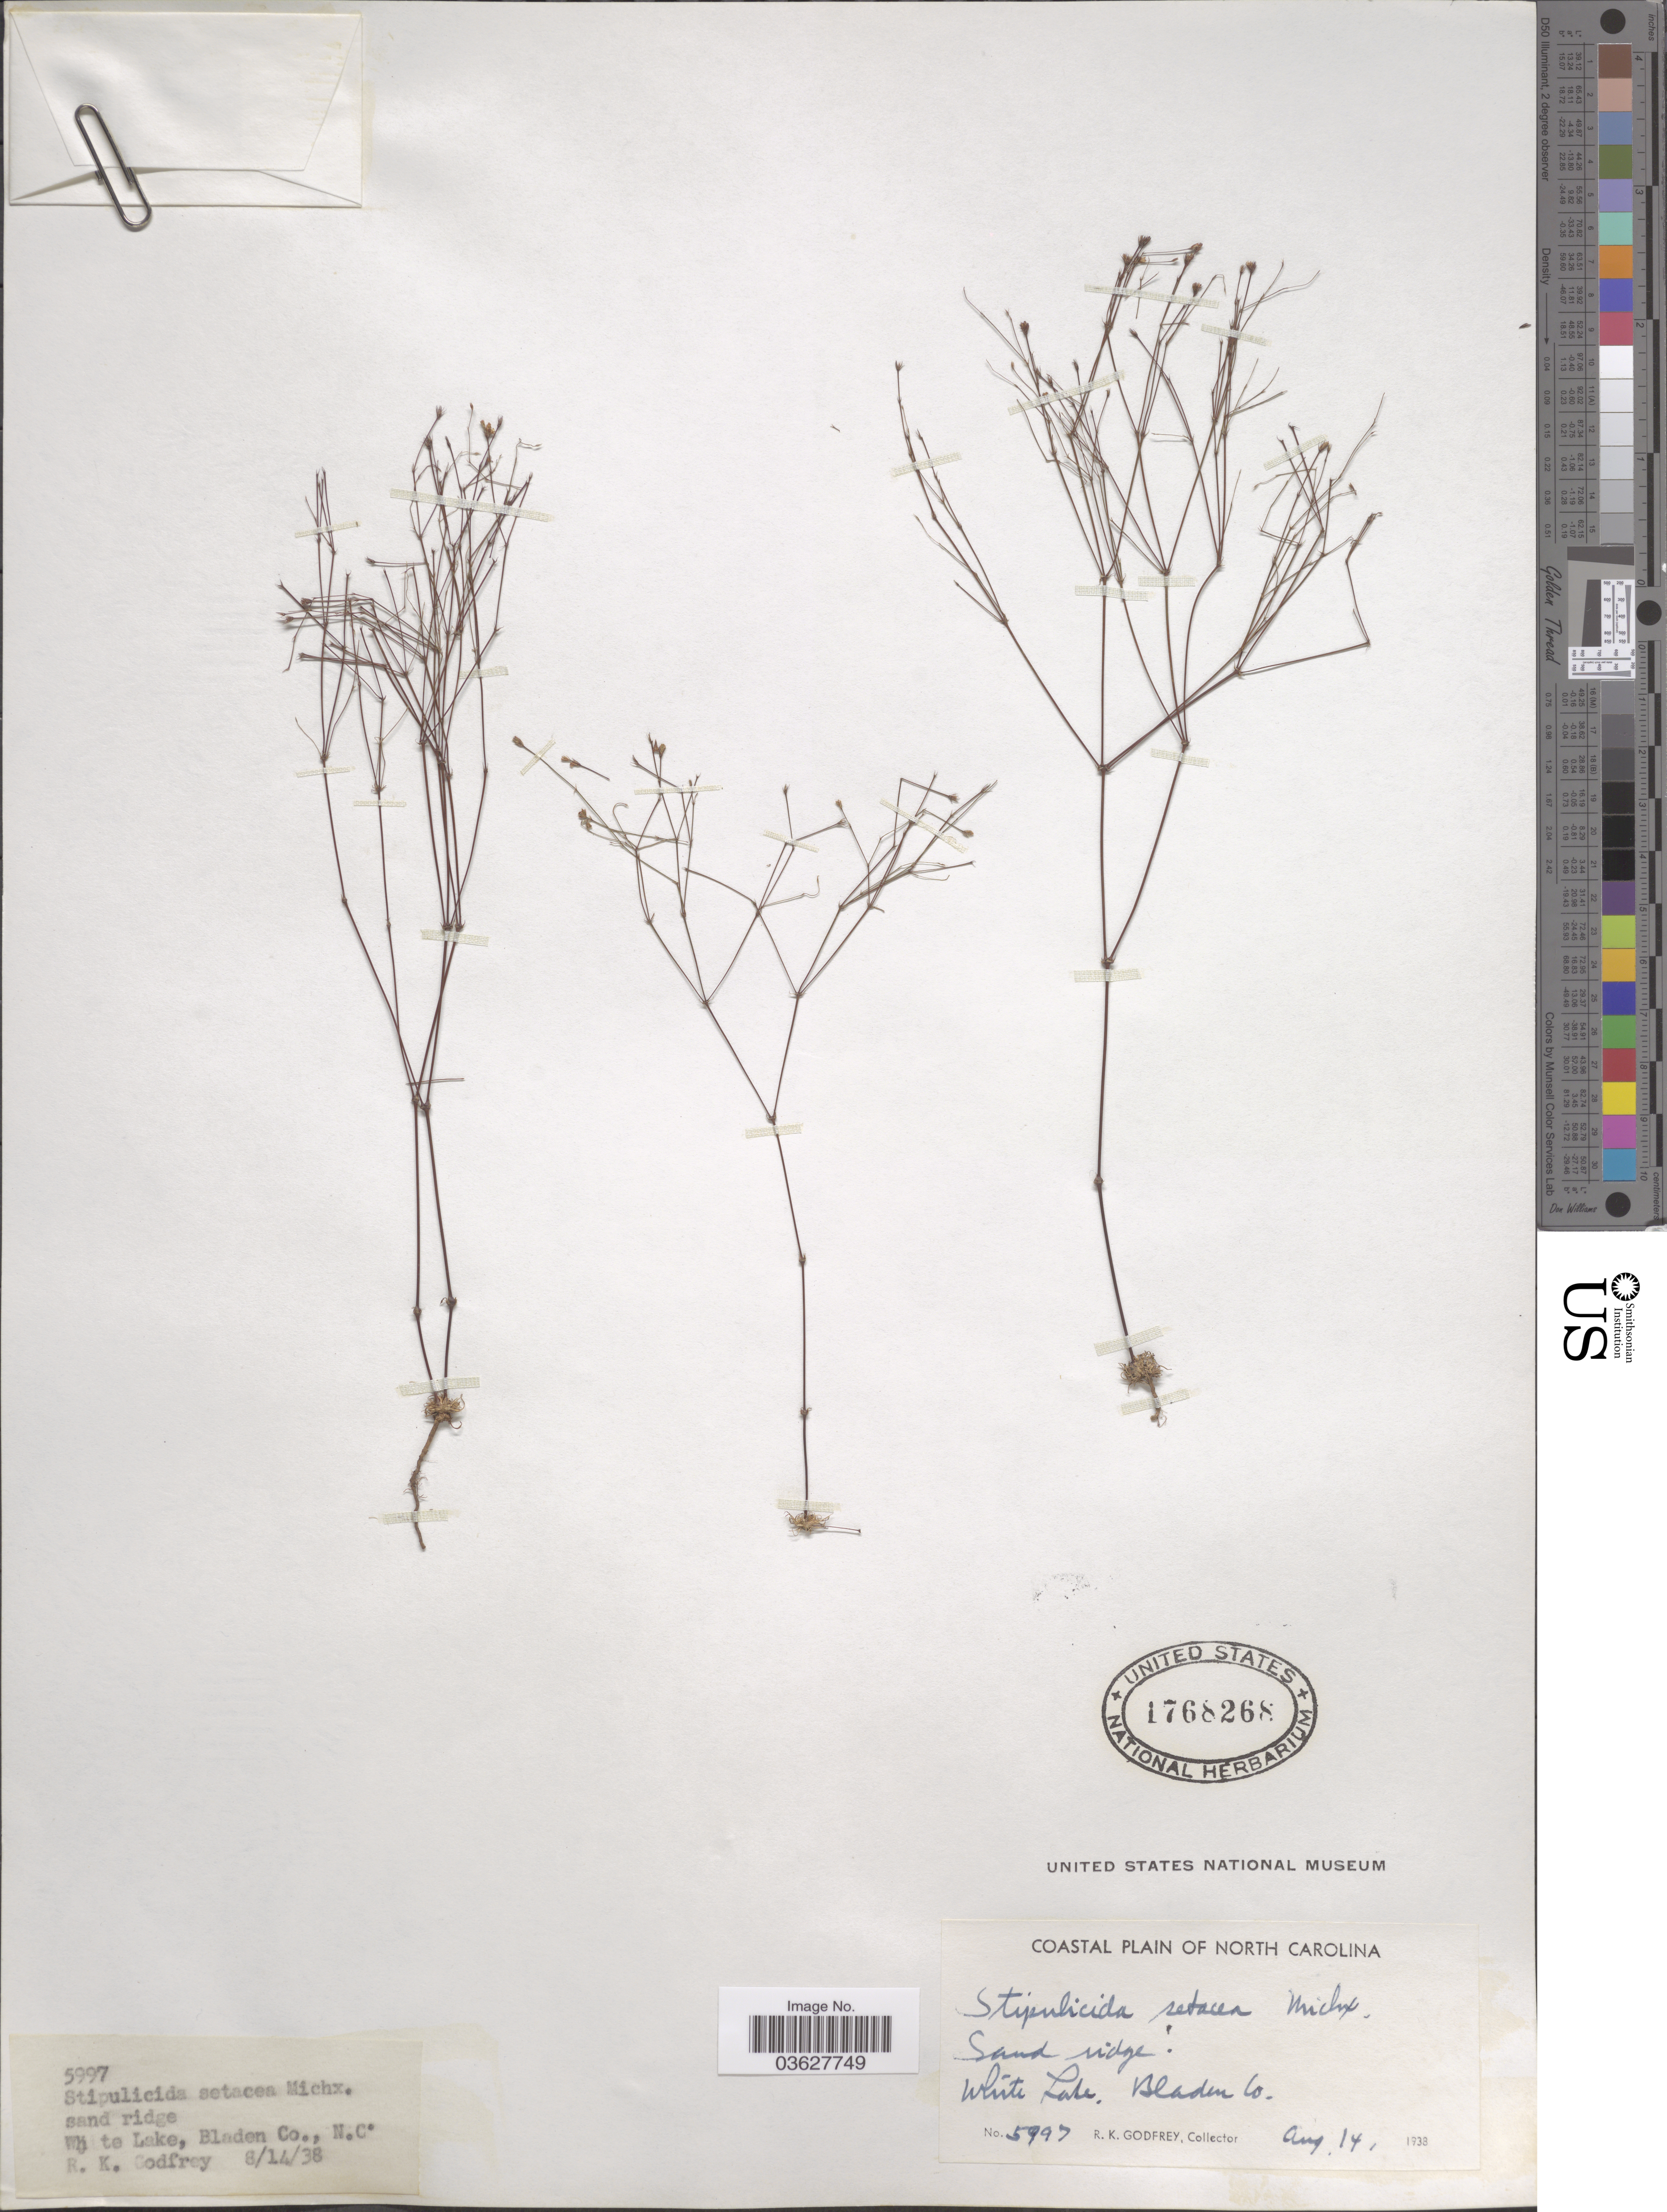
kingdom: Plantae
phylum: Tracheophyta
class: Magnoliopsida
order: Caryophyllales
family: Caryophyllaceae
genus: Stipulicida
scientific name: Stipulicida setacea var. setacea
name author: Michx.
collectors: R. K. Godfrey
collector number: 5997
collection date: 1938-08-14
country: United States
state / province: North Carolina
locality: White Lake, Bladen Co.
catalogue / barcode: US 1768268